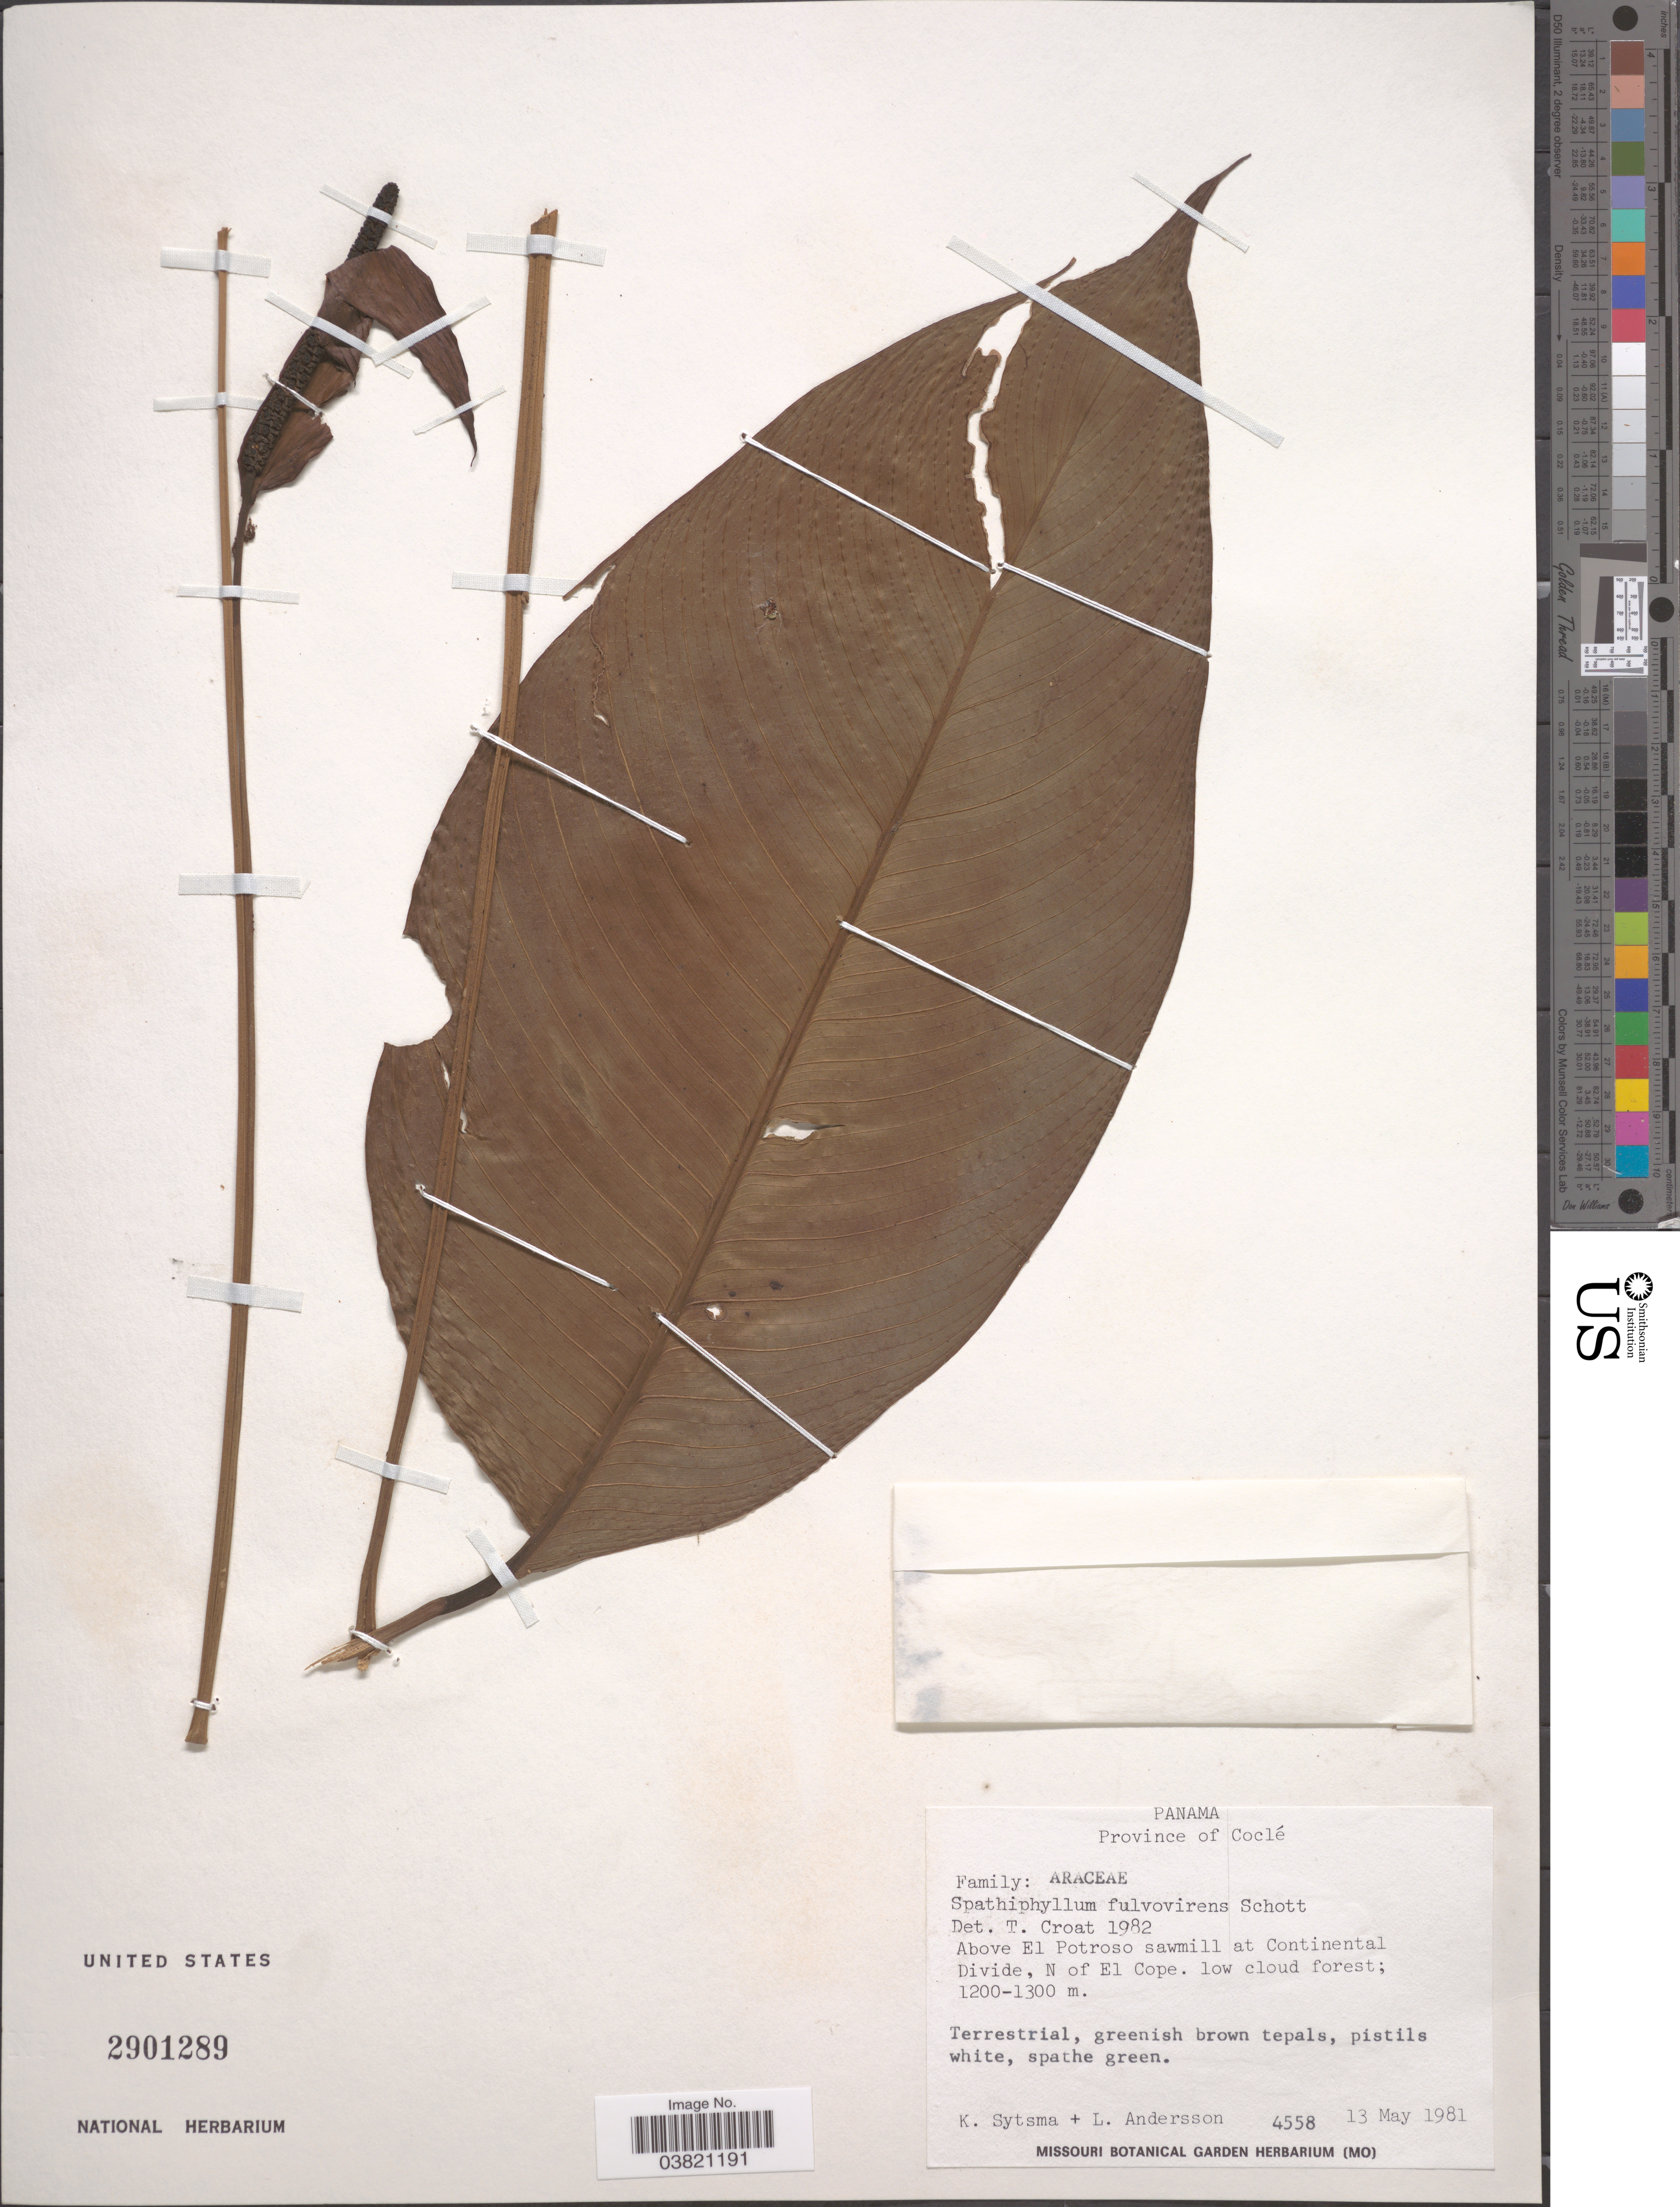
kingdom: Plantae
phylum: Tracheophyta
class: Liliopsida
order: Alismatales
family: Araceae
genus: Spathiphyllum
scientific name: Spathiphyllum fulvovirens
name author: Schott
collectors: K. J. Sytsma & L. Andersson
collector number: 4558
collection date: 1981-05-13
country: Panama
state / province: Cocle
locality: Above El Potroso sawmill at Continental Divide, N of El Cope.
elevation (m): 1200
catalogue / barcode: US 2901289